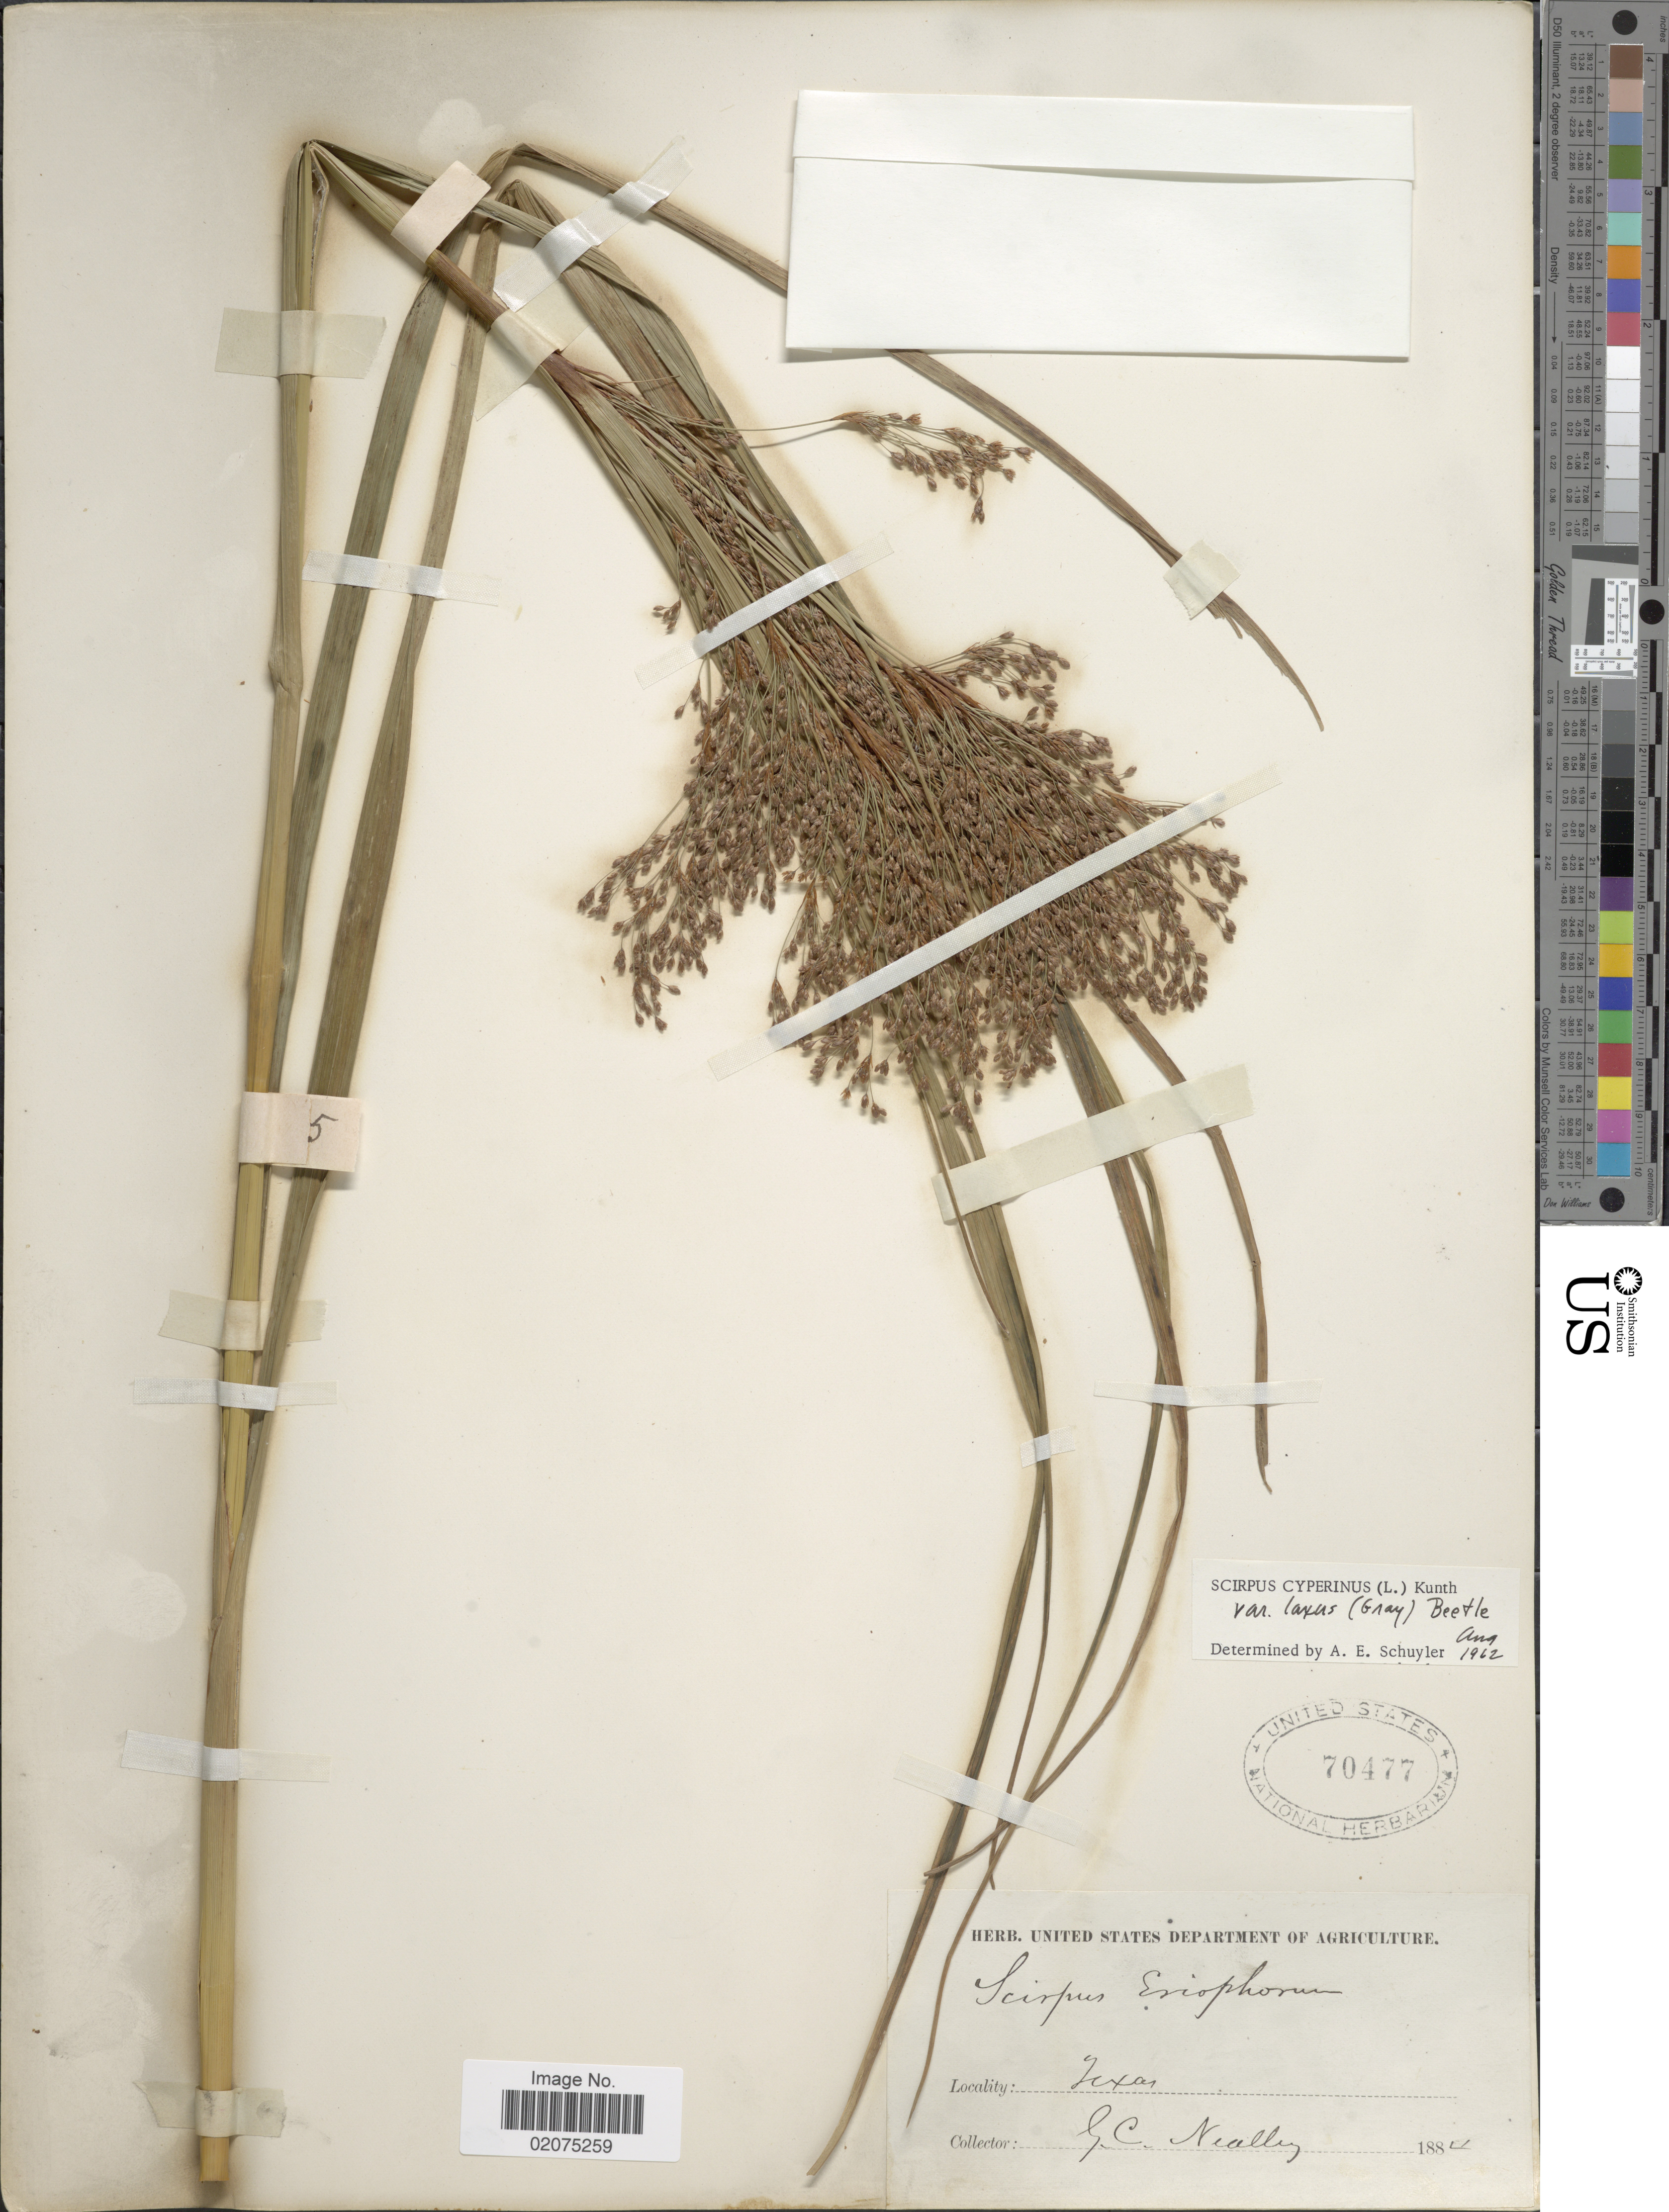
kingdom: Plantae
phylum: Tracheophyta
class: Liliopsida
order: Poales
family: Cyperaceae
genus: Scirpus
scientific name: Scirpus cyperinus var. laxus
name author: (A. Gray) Beetle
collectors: G. C. Nealley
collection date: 1884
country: United States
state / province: Texas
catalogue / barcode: US 70477